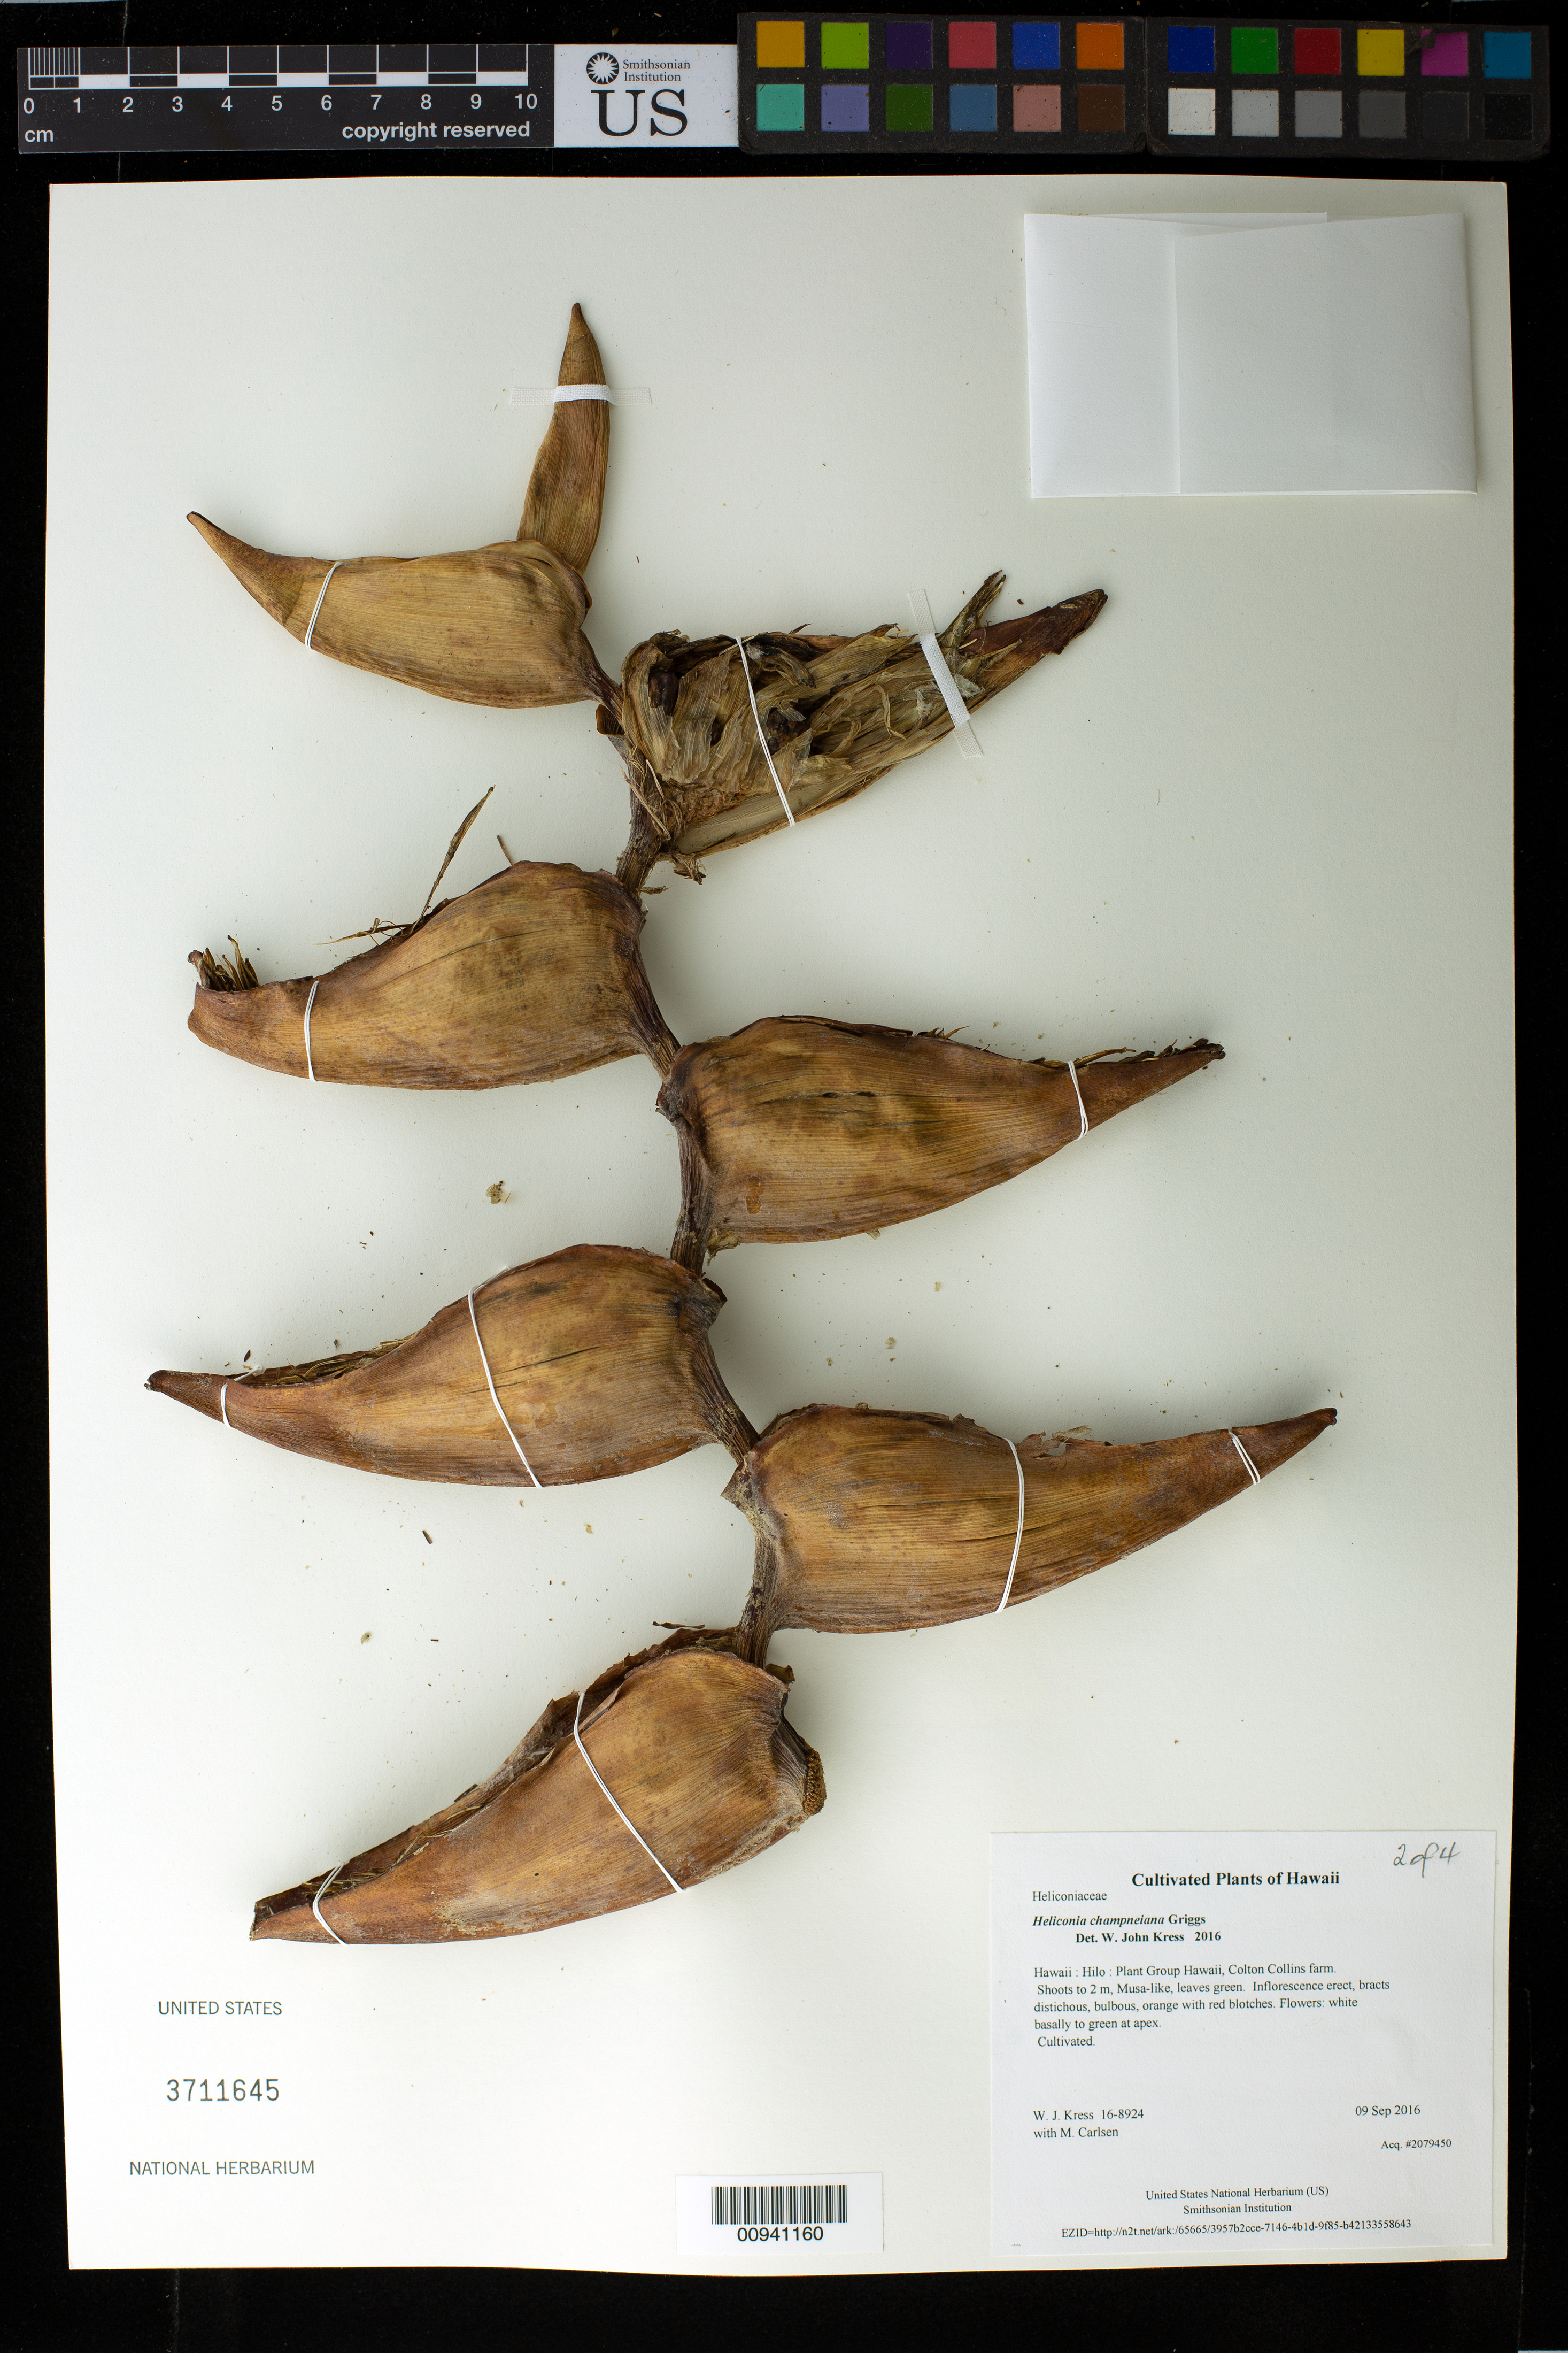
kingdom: Plantae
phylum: Tracheophyta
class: Liliopsida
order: Zingiberales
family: Heliconiaceae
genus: Heliconia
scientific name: Heliconia champneiana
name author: R.F. Griggs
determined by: Kress, W. J., (US), Smithsonian Institution - National Museum of Natural History (UNITED STATES)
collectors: W. J. Kress & M. M. Carlsen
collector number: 16-8924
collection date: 2016-09-09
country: United States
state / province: Hawaii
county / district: Hawaii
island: Hawaii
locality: Plant Group Hawaii, Colton Collins farm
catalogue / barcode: US 3711645